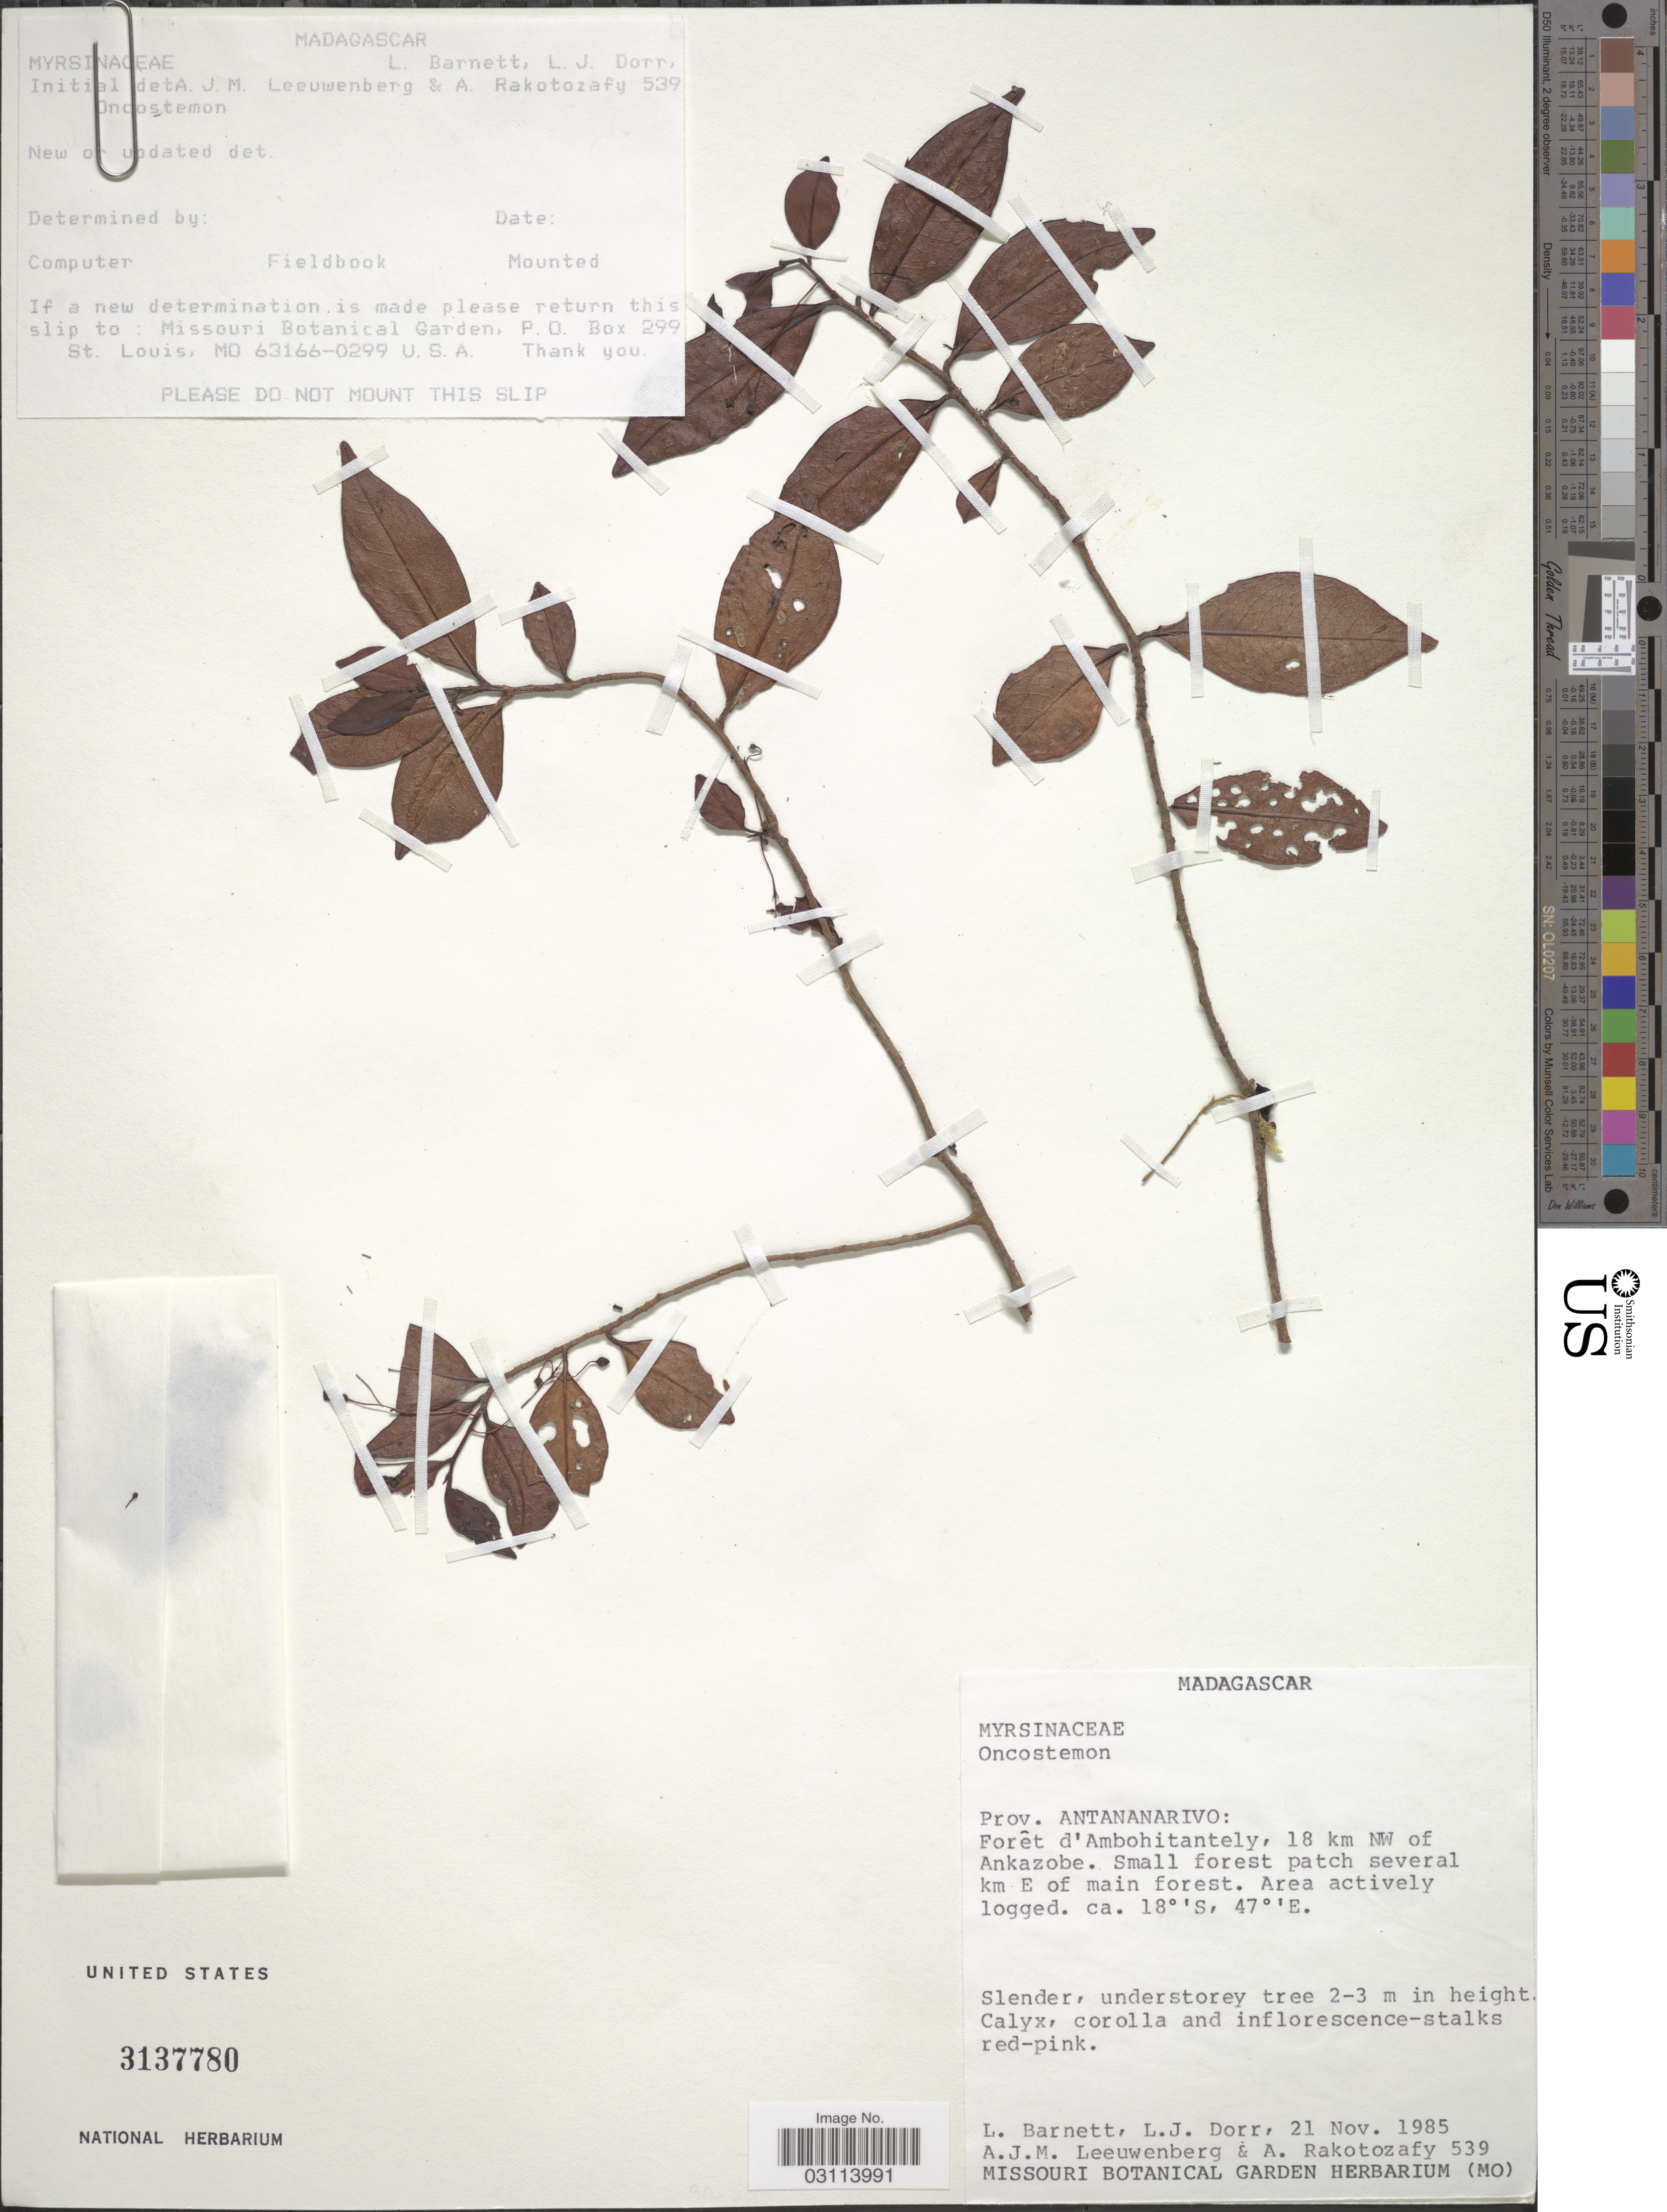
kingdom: Plantae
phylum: Tracheophyta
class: Magnoliopsida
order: Ericales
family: Primulaceae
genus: Oncostemon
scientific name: Oncostemon sp.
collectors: L. C. Barnett, L. J. Dorr, A. J. M. Leeuwenberg & A. Rakotozafy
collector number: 539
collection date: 1985-11-21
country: Madagascar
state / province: Analamanga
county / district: Ankazobe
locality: Forêt de Ambohitantely, 18 km NW of Ankazobe.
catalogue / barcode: US 3137780